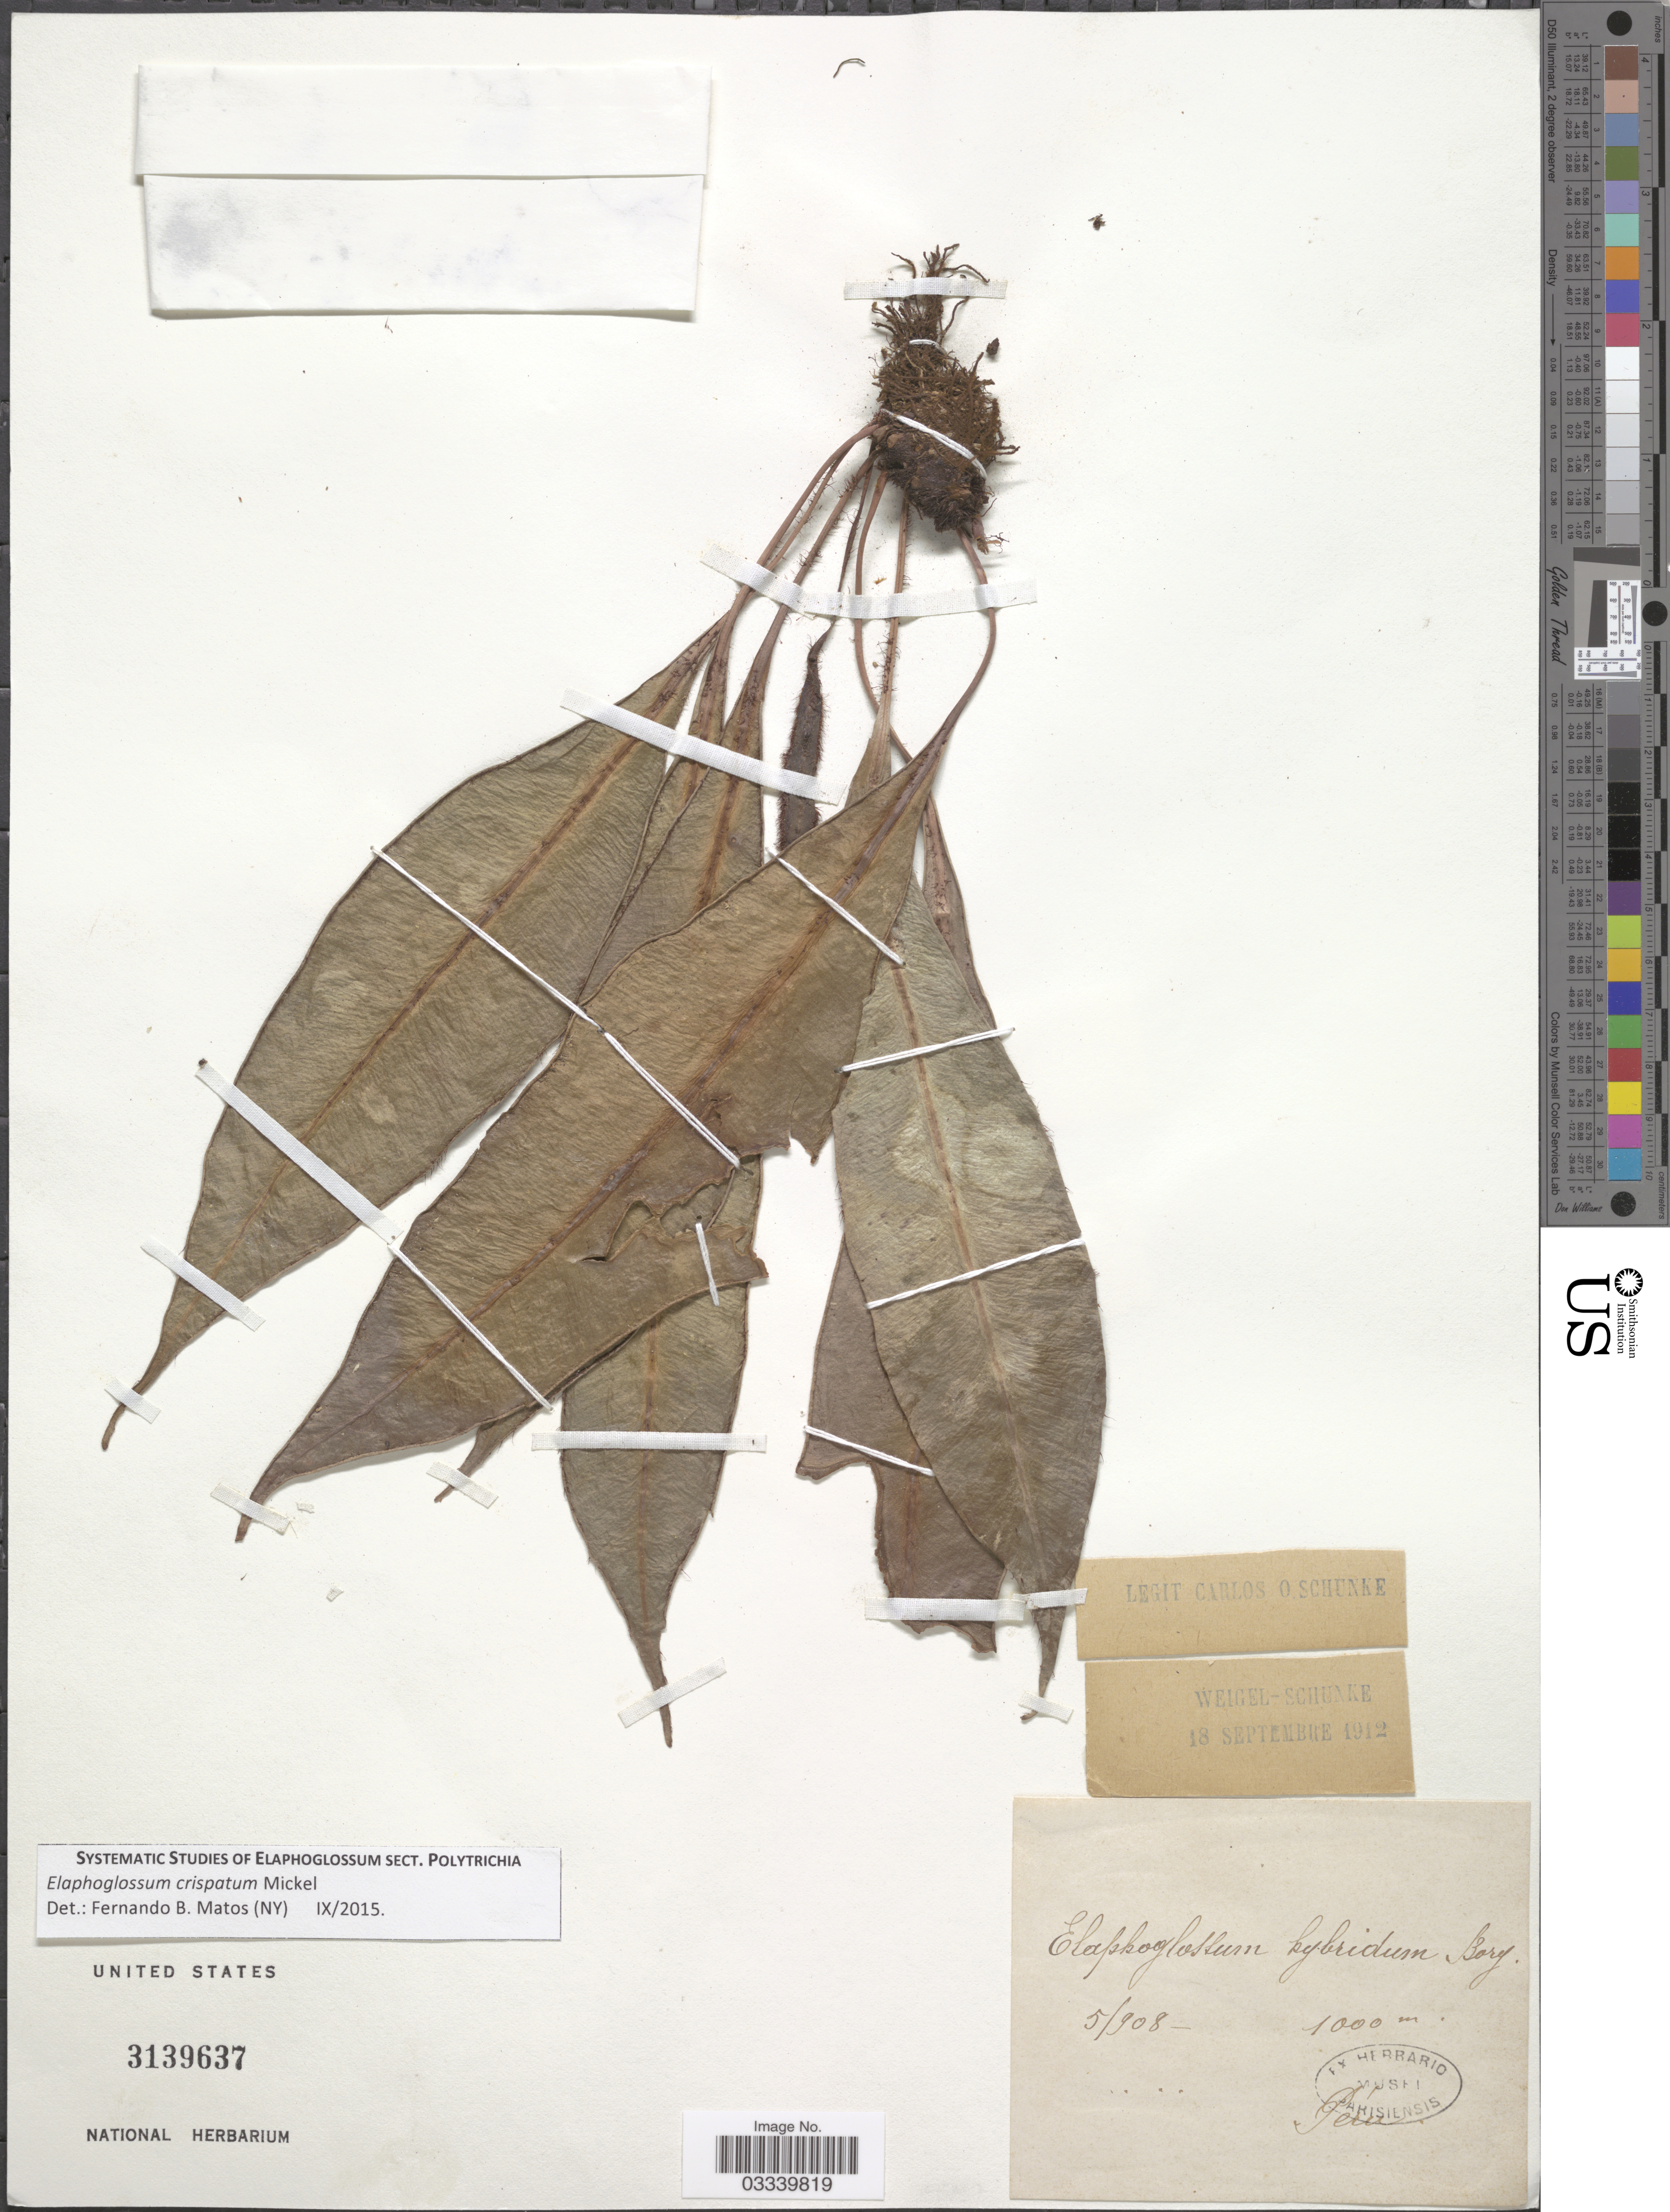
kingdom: Plantae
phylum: Tracheophyta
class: Polypodiopsida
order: Polypodiales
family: Dryopteridaceae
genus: Elaphoglossum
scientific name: Elaphoglossum crispatum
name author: Mickel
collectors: C. Schunke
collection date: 1908-05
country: Peru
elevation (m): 1000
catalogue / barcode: US 3139637